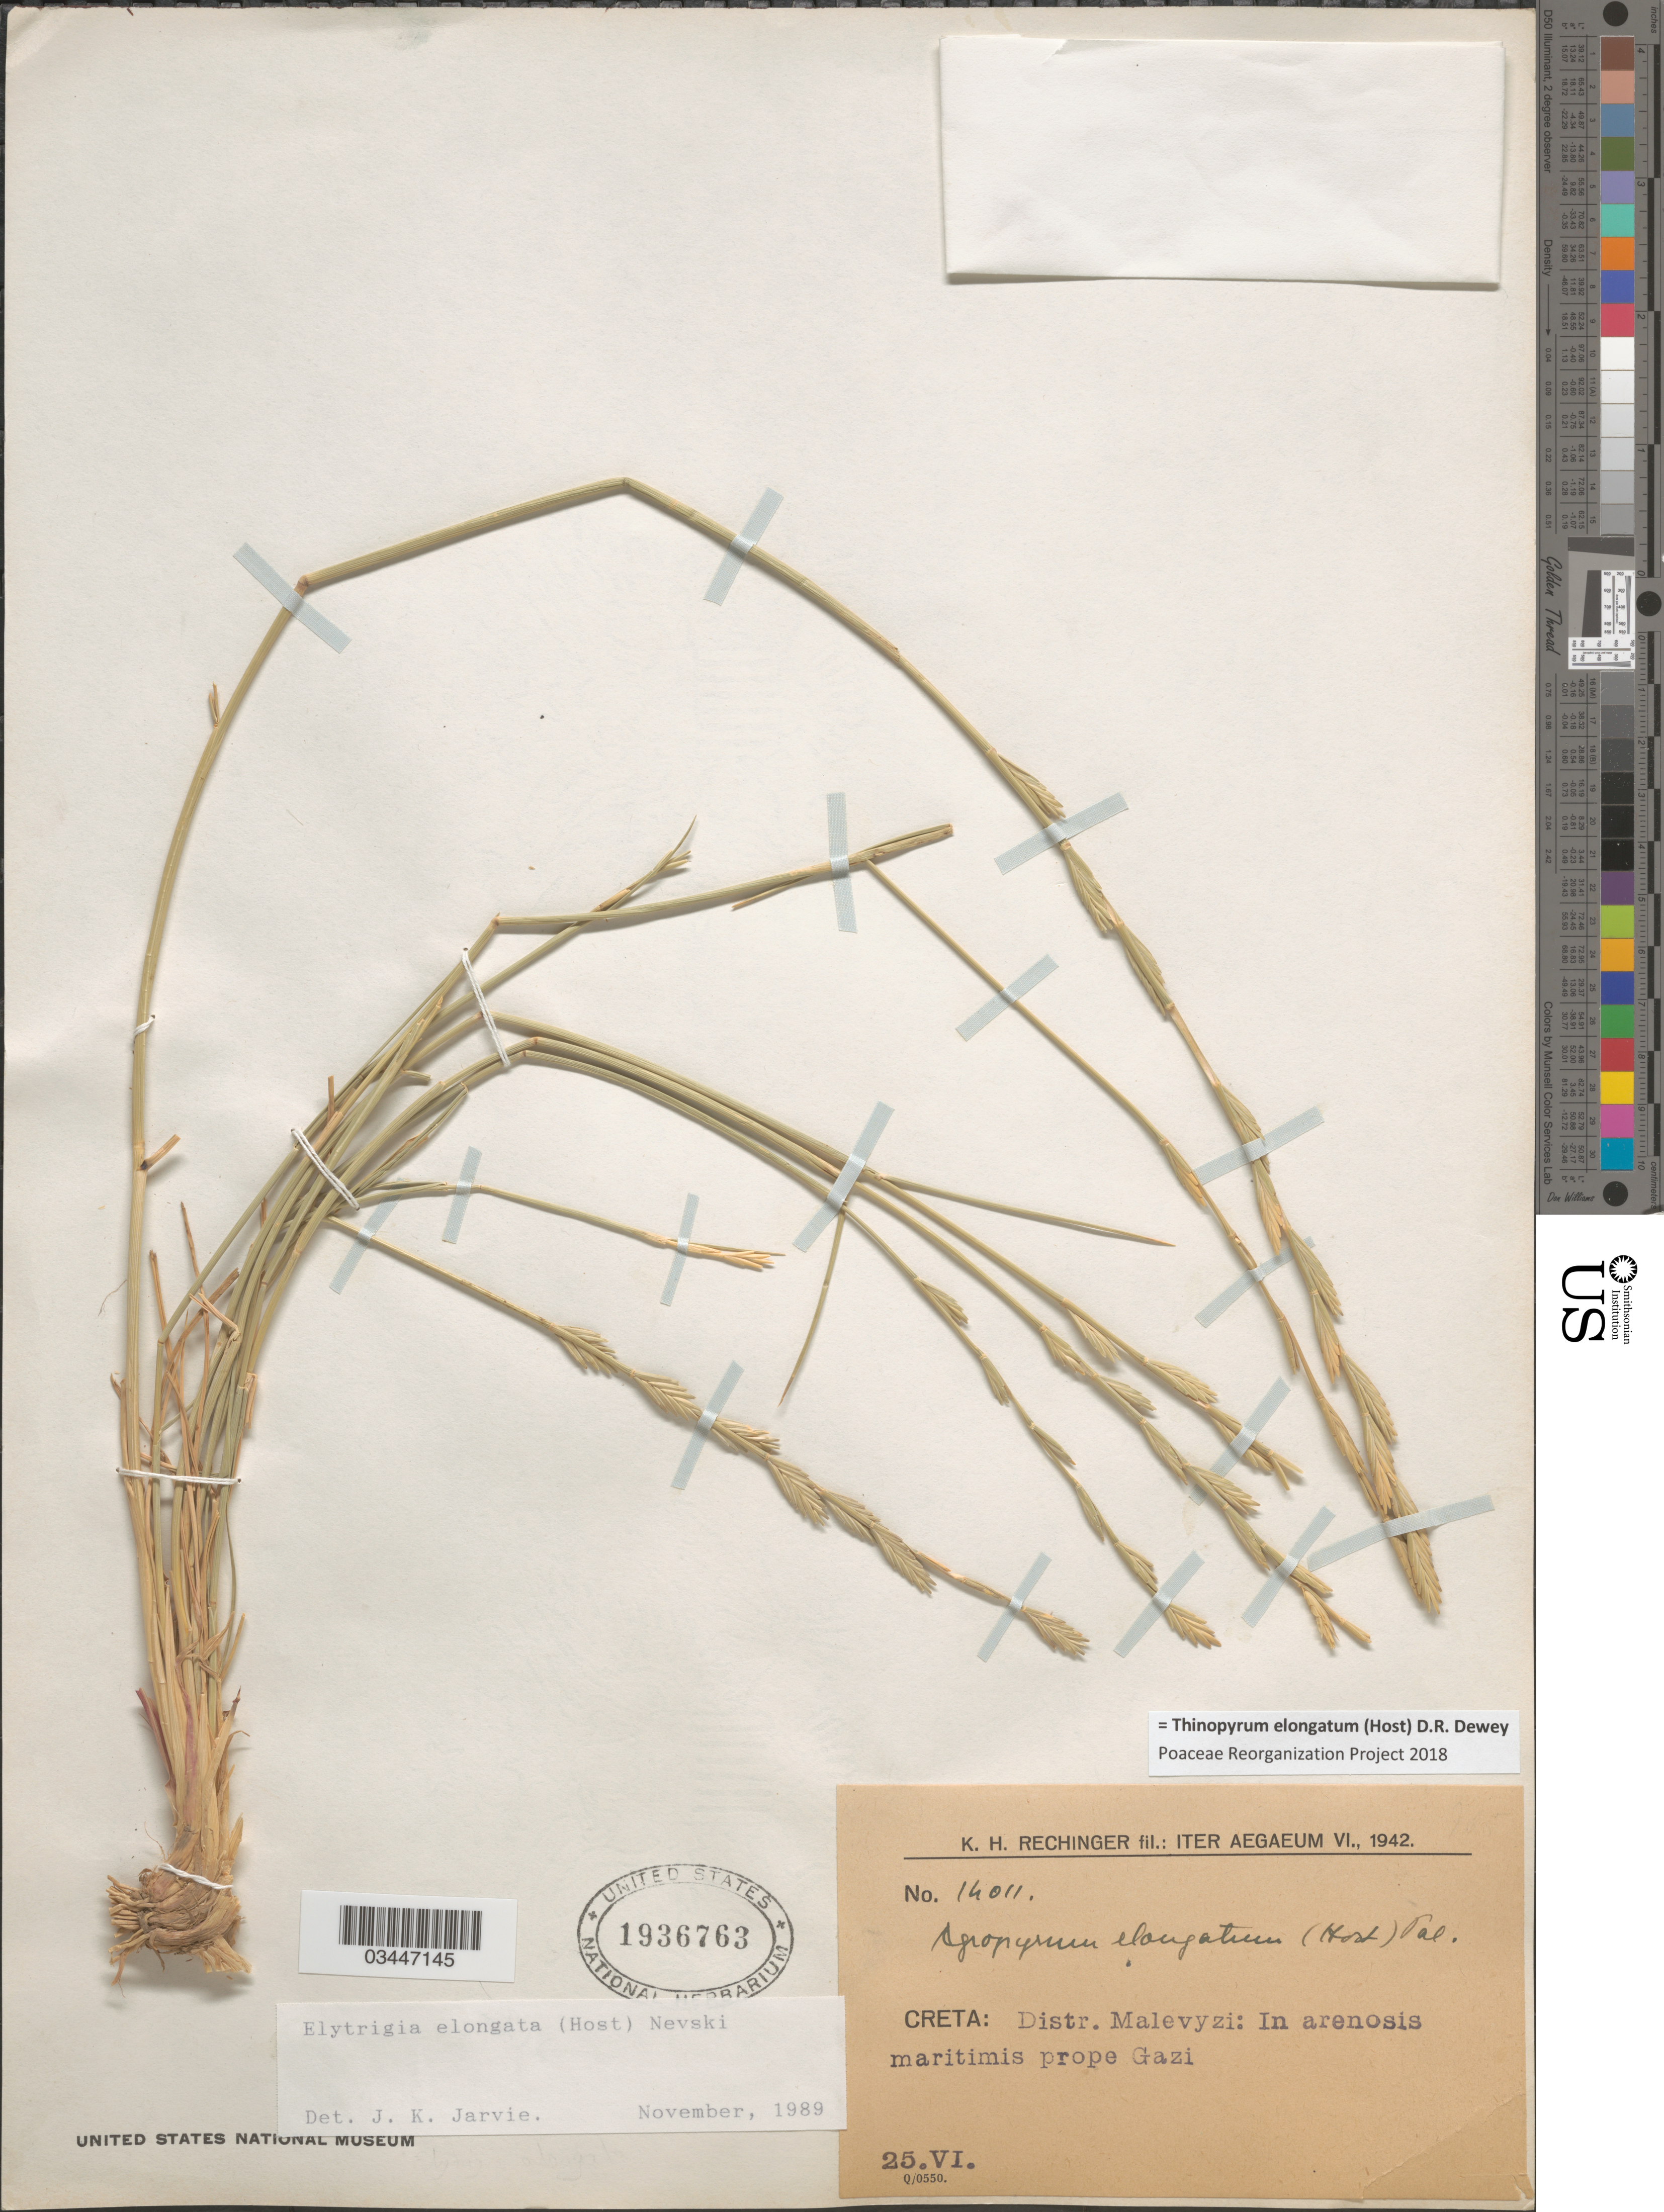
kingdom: Plantae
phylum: Tracheophyta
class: Liliopsida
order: Poales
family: Poaceae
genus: Thinopyrum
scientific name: Thinopyrum elongatum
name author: (Host) Barkworth & Dewey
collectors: K. H. Rechinger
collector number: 14011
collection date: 1942-06-25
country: Greece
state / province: Crete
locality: Iter Aegaeum VI., 1942. Creta: Distr. Malevyzi: In arenosis maritimis prope Gazi.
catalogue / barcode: US 1936763